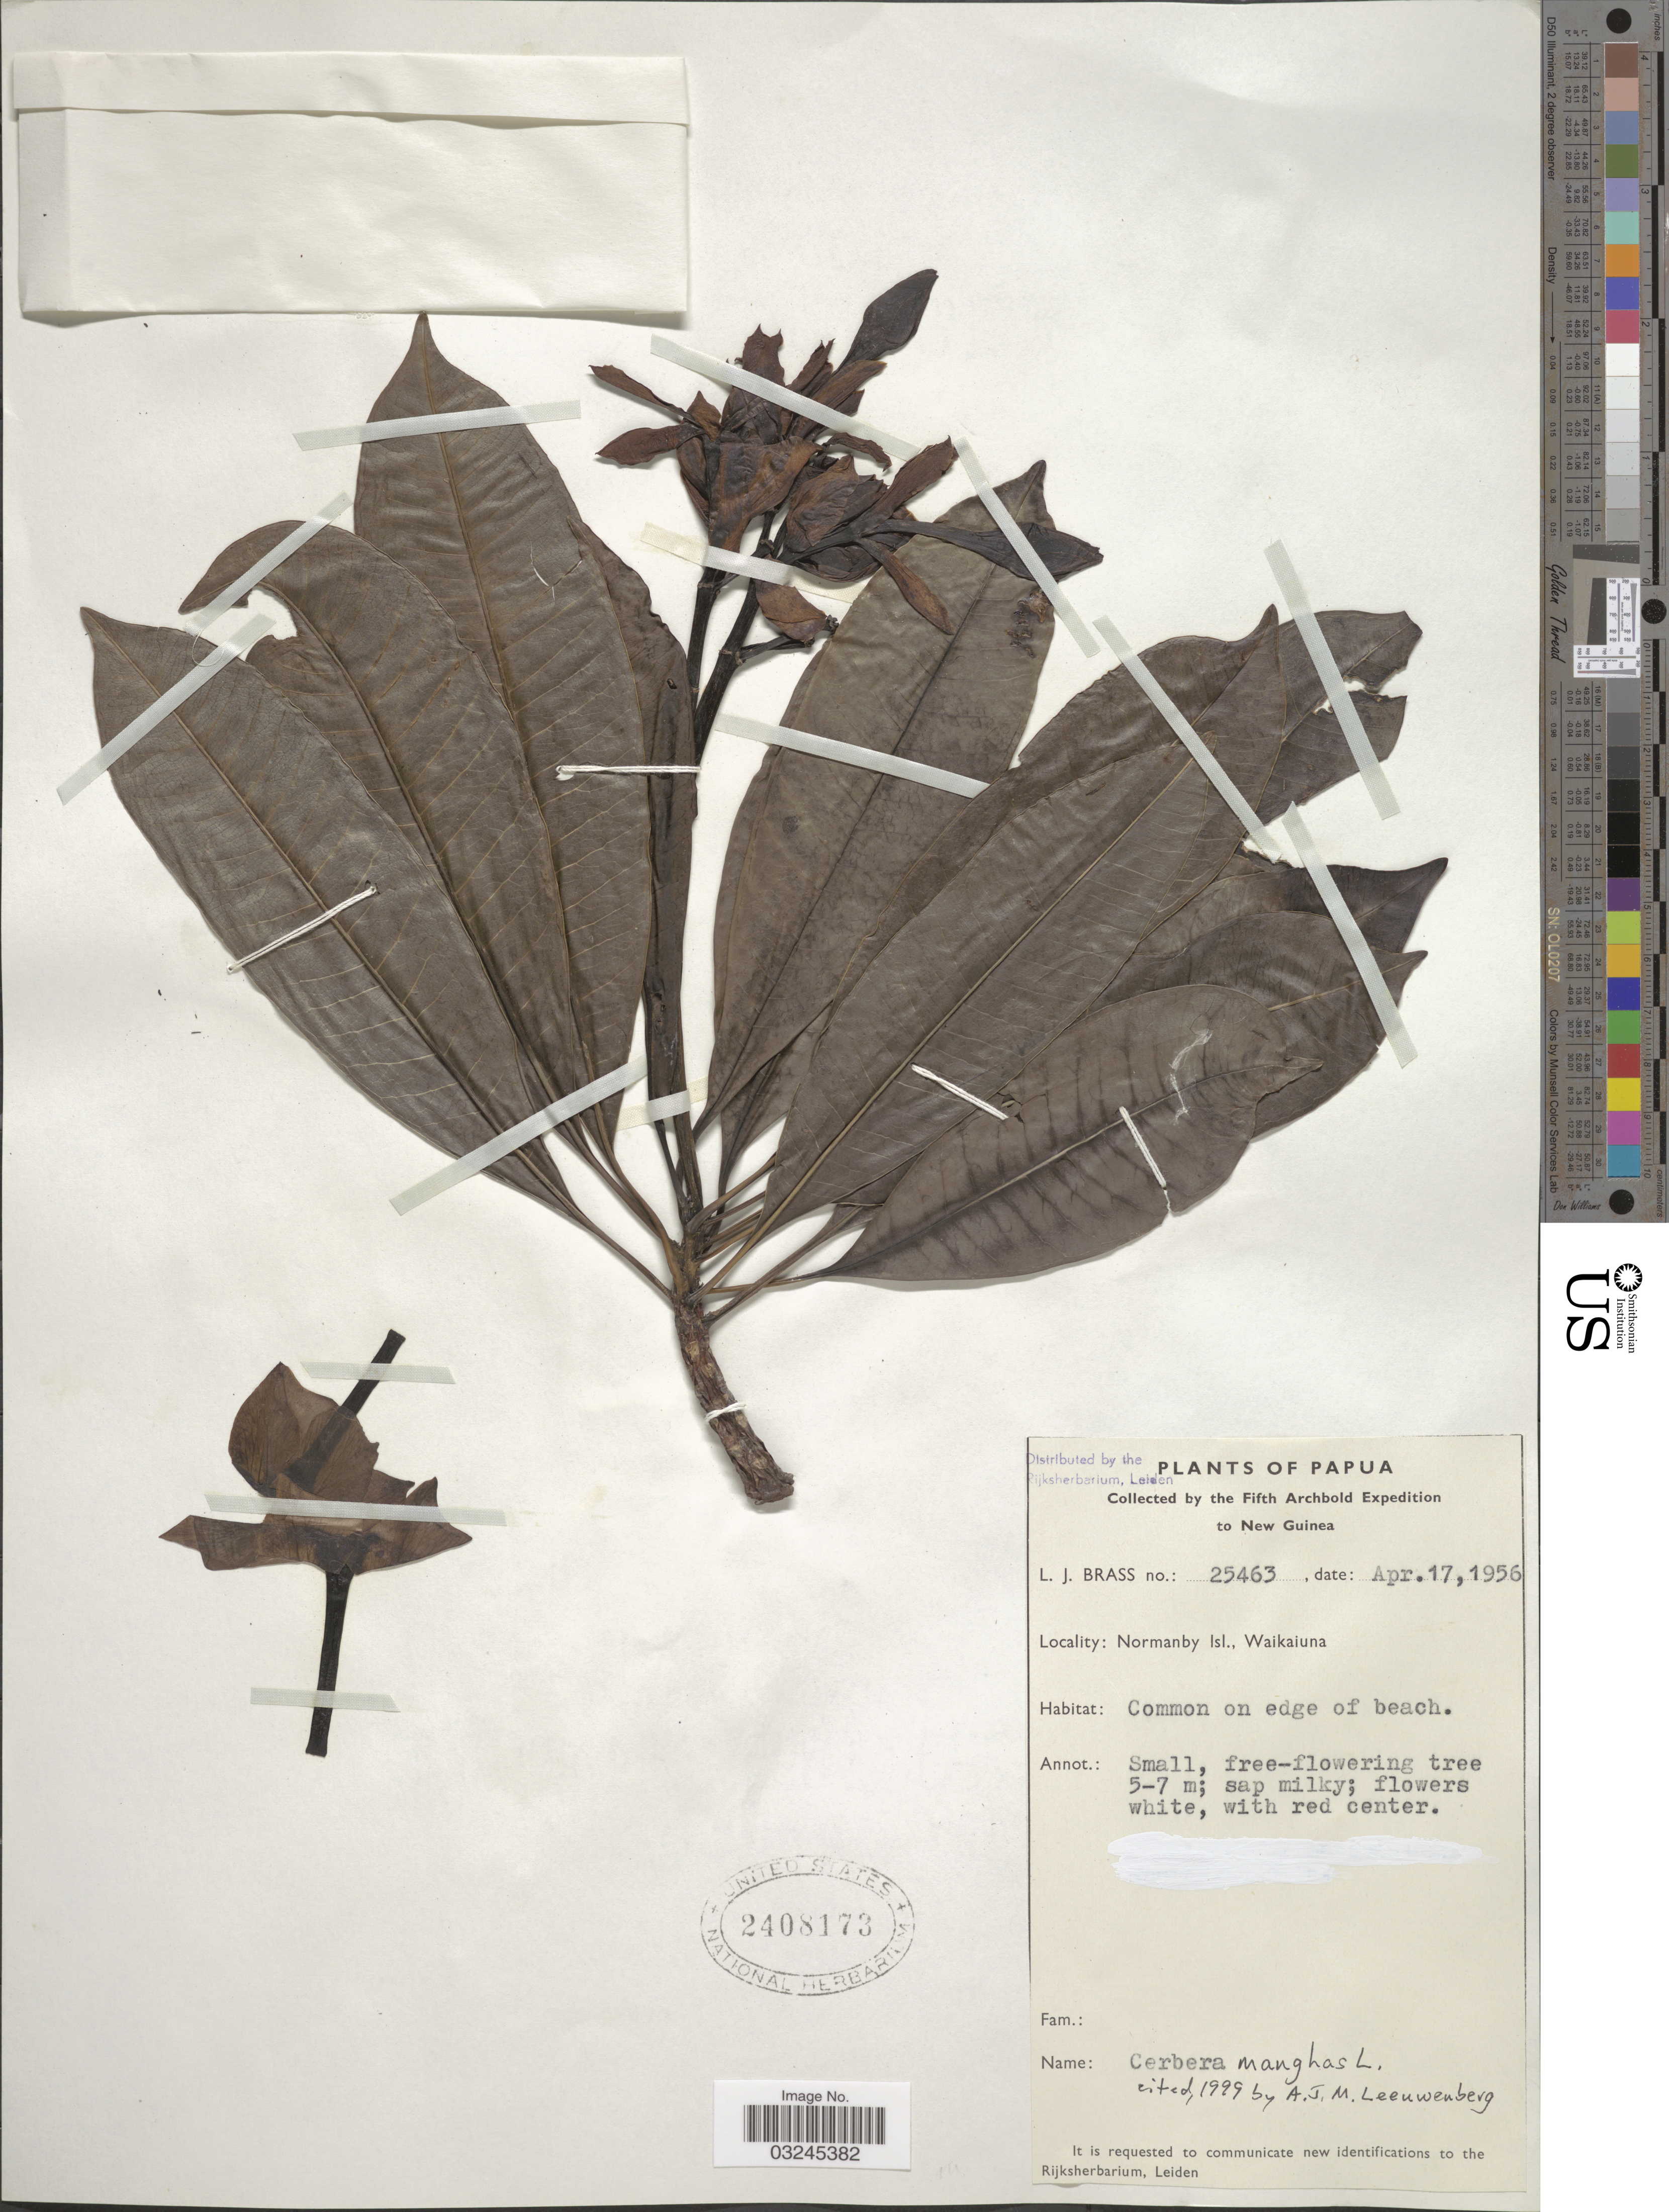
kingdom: Plantae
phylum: Tracheophyta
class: Magnoliopsida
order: Gentianales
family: Apocynaceae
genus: Cerbera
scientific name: Cerbera manghas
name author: L.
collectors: L. J. Brass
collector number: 25463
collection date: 1956-04-17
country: Papua New Guinea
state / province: Milne Bay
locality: Papua. New Guinea. Normanby Isl., Waikaiuna.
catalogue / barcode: US 2408173